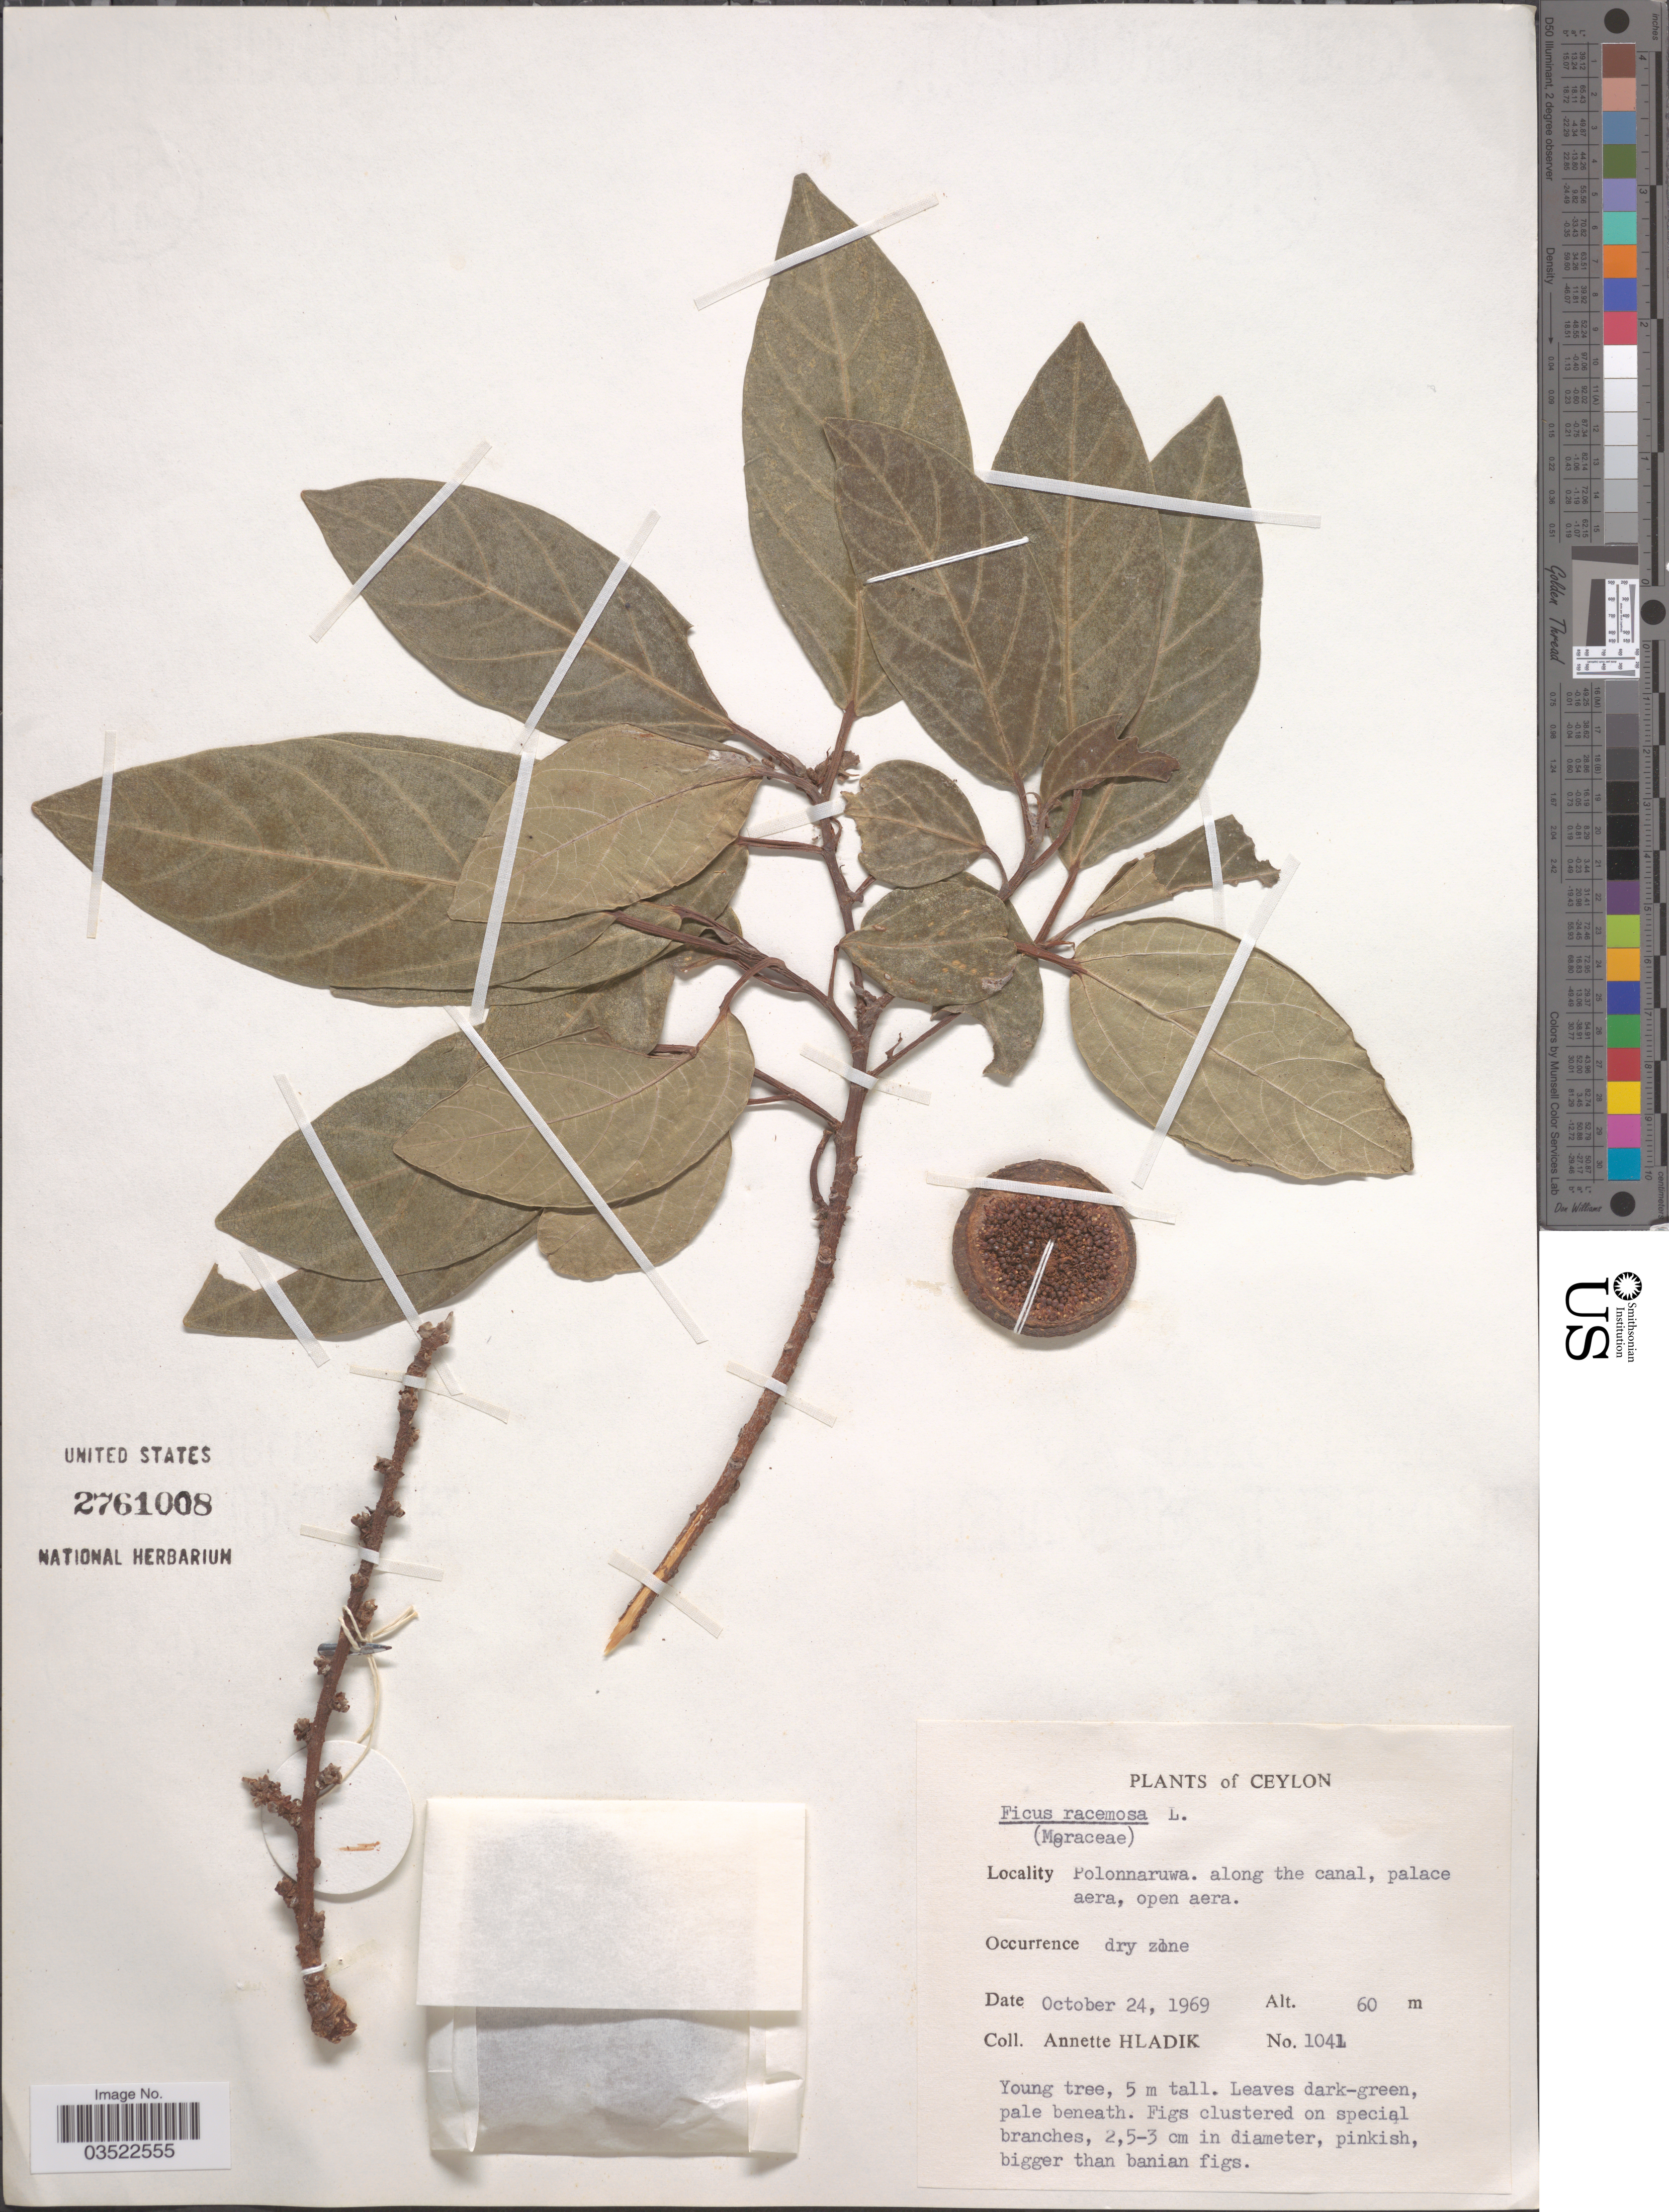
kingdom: Plantae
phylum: Tracheophyta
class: Magnoliopsida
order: Rosales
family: Moraceae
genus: Ficus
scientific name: Ficus racemosa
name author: L.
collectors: A. Hladik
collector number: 1041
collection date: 1969-10-24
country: Sri Lanka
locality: Ceylon. Polonnaruwa. along the canal, palace aera, open aera.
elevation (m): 60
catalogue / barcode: US 2761008